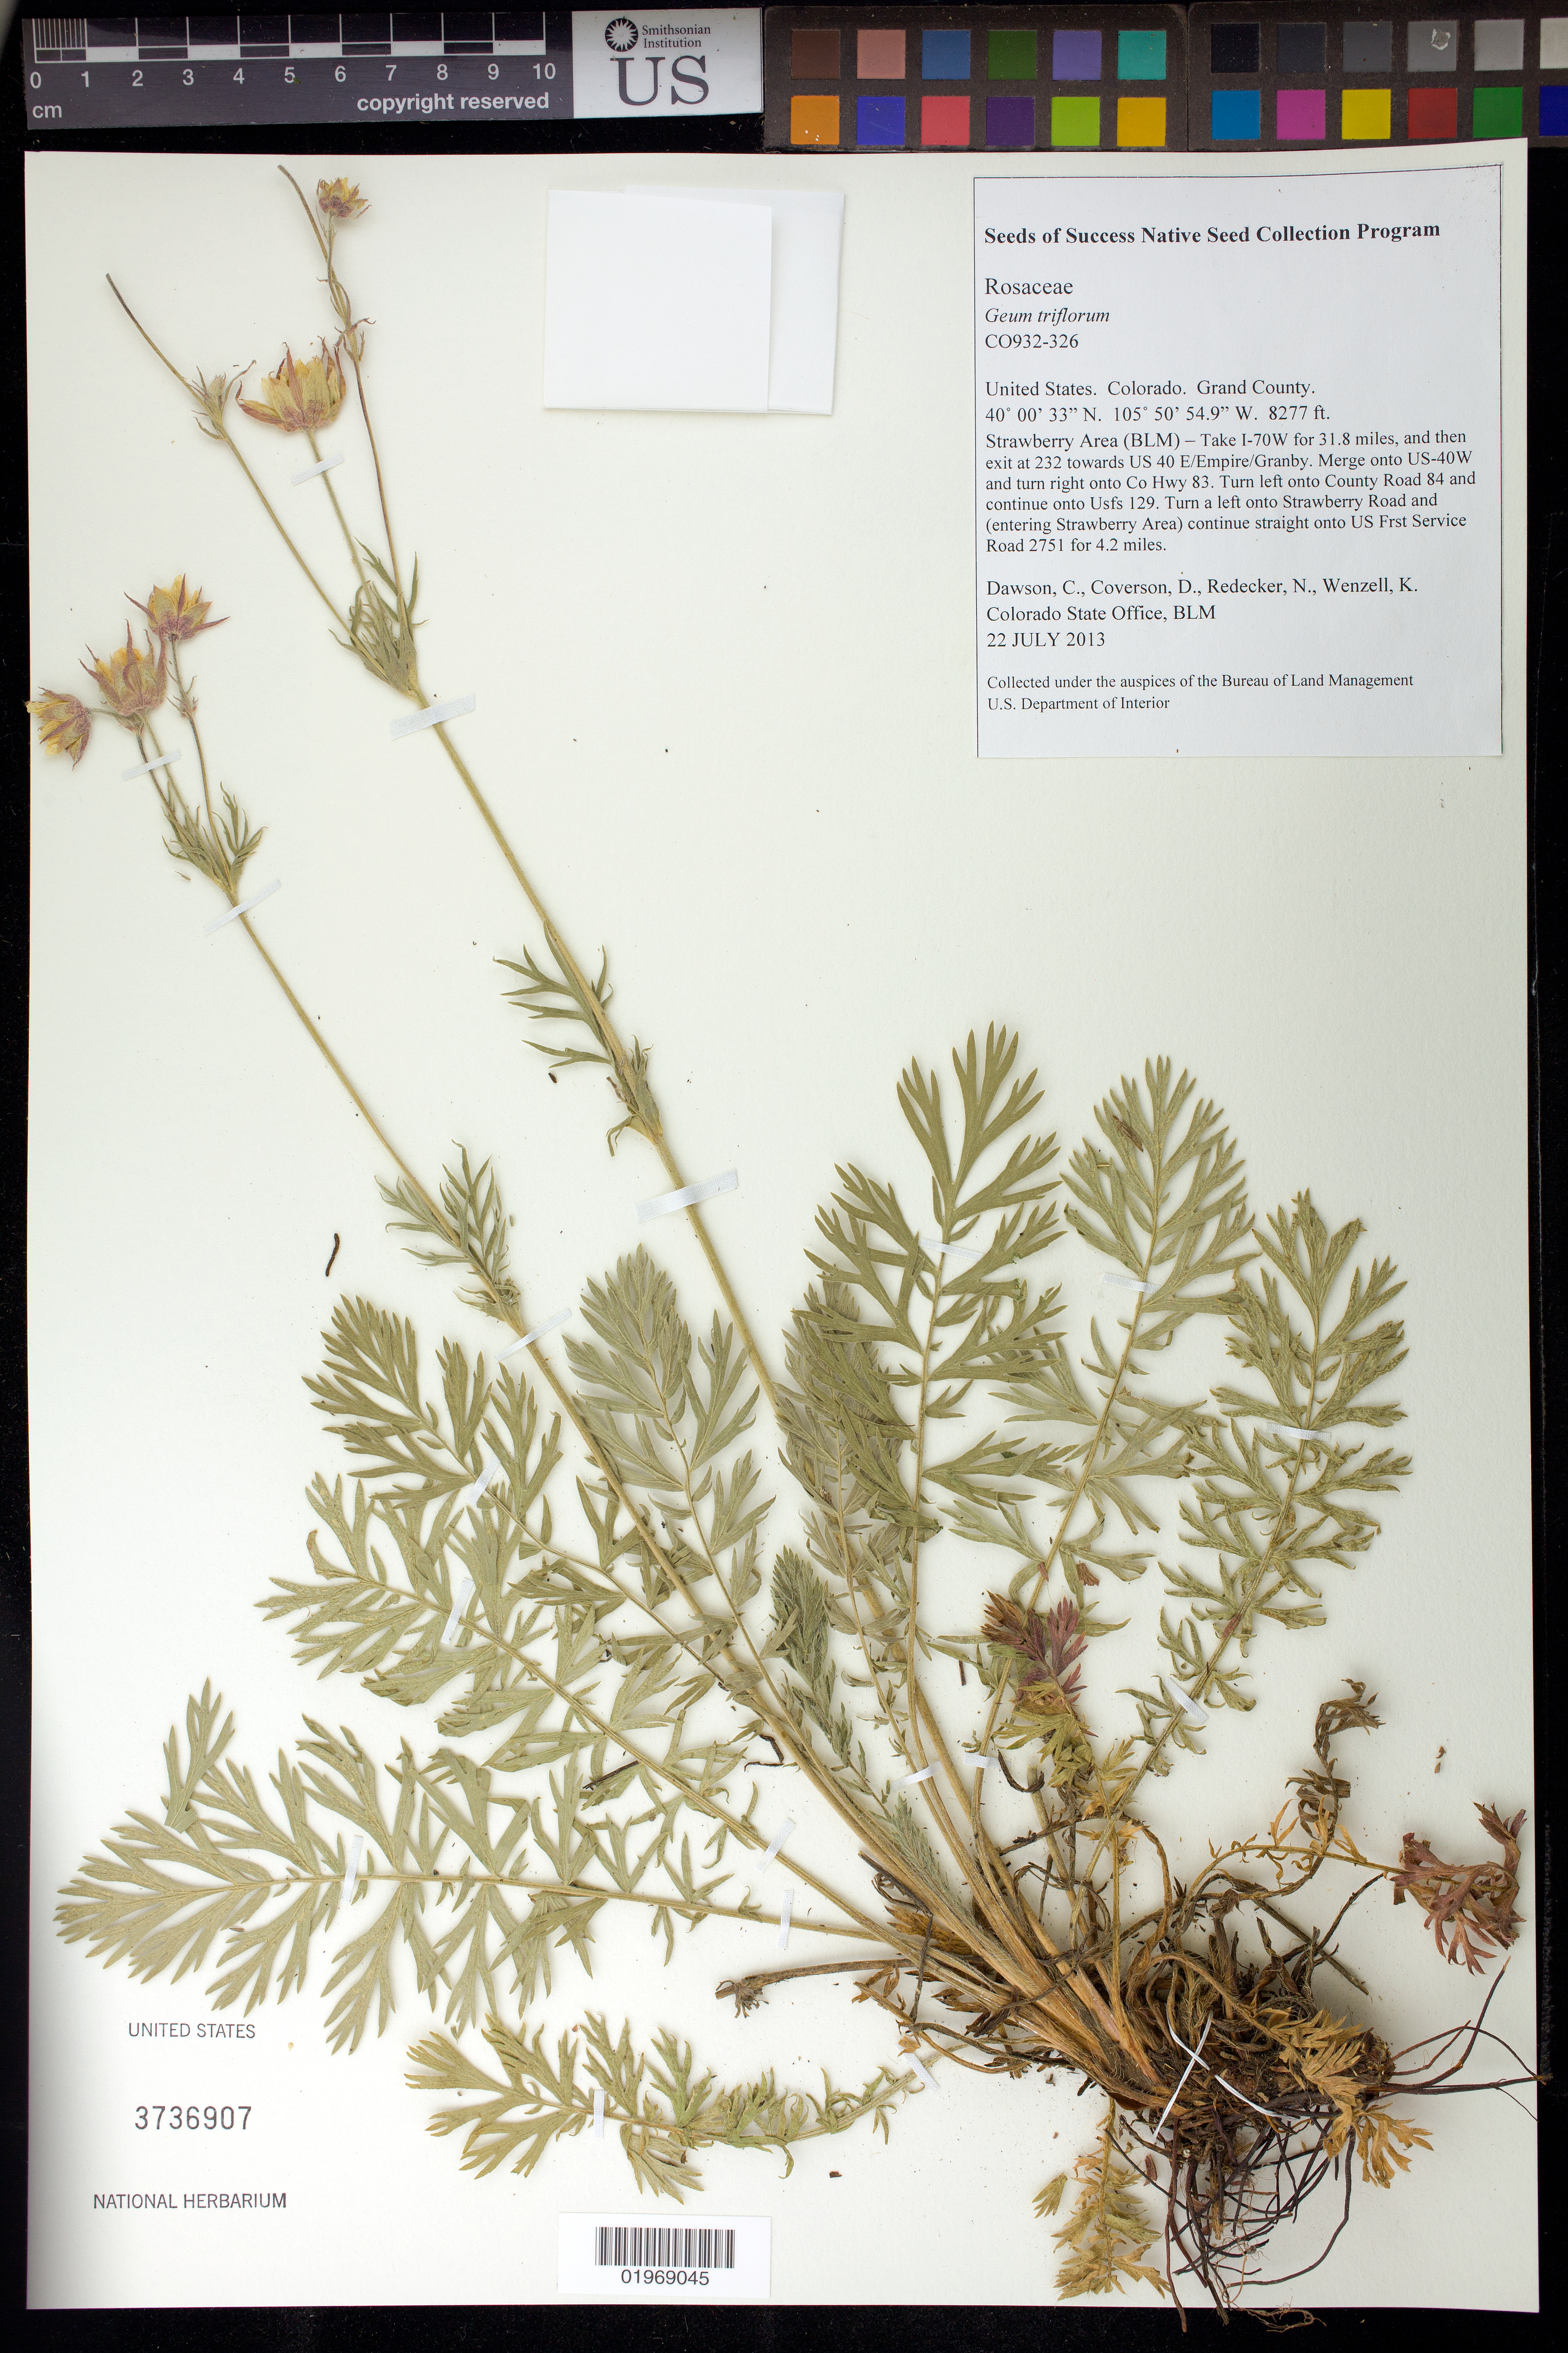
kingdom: Plantae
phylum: Tracheophyta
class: Magnoliopsida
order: Rosales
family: Rosaceae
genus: Geum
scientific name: Geum triflorum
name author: Pursh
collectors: C. Dawson, N. Redecker, K. Wenzell & D. Coverson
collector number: CO932-326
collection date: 2013-07-22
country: United States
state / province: Colorado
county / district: Grand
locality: Strawberry Area (BLM), 4.2 miles on US Frst Service Road 2751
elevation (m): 2523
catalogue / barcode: US 3736907